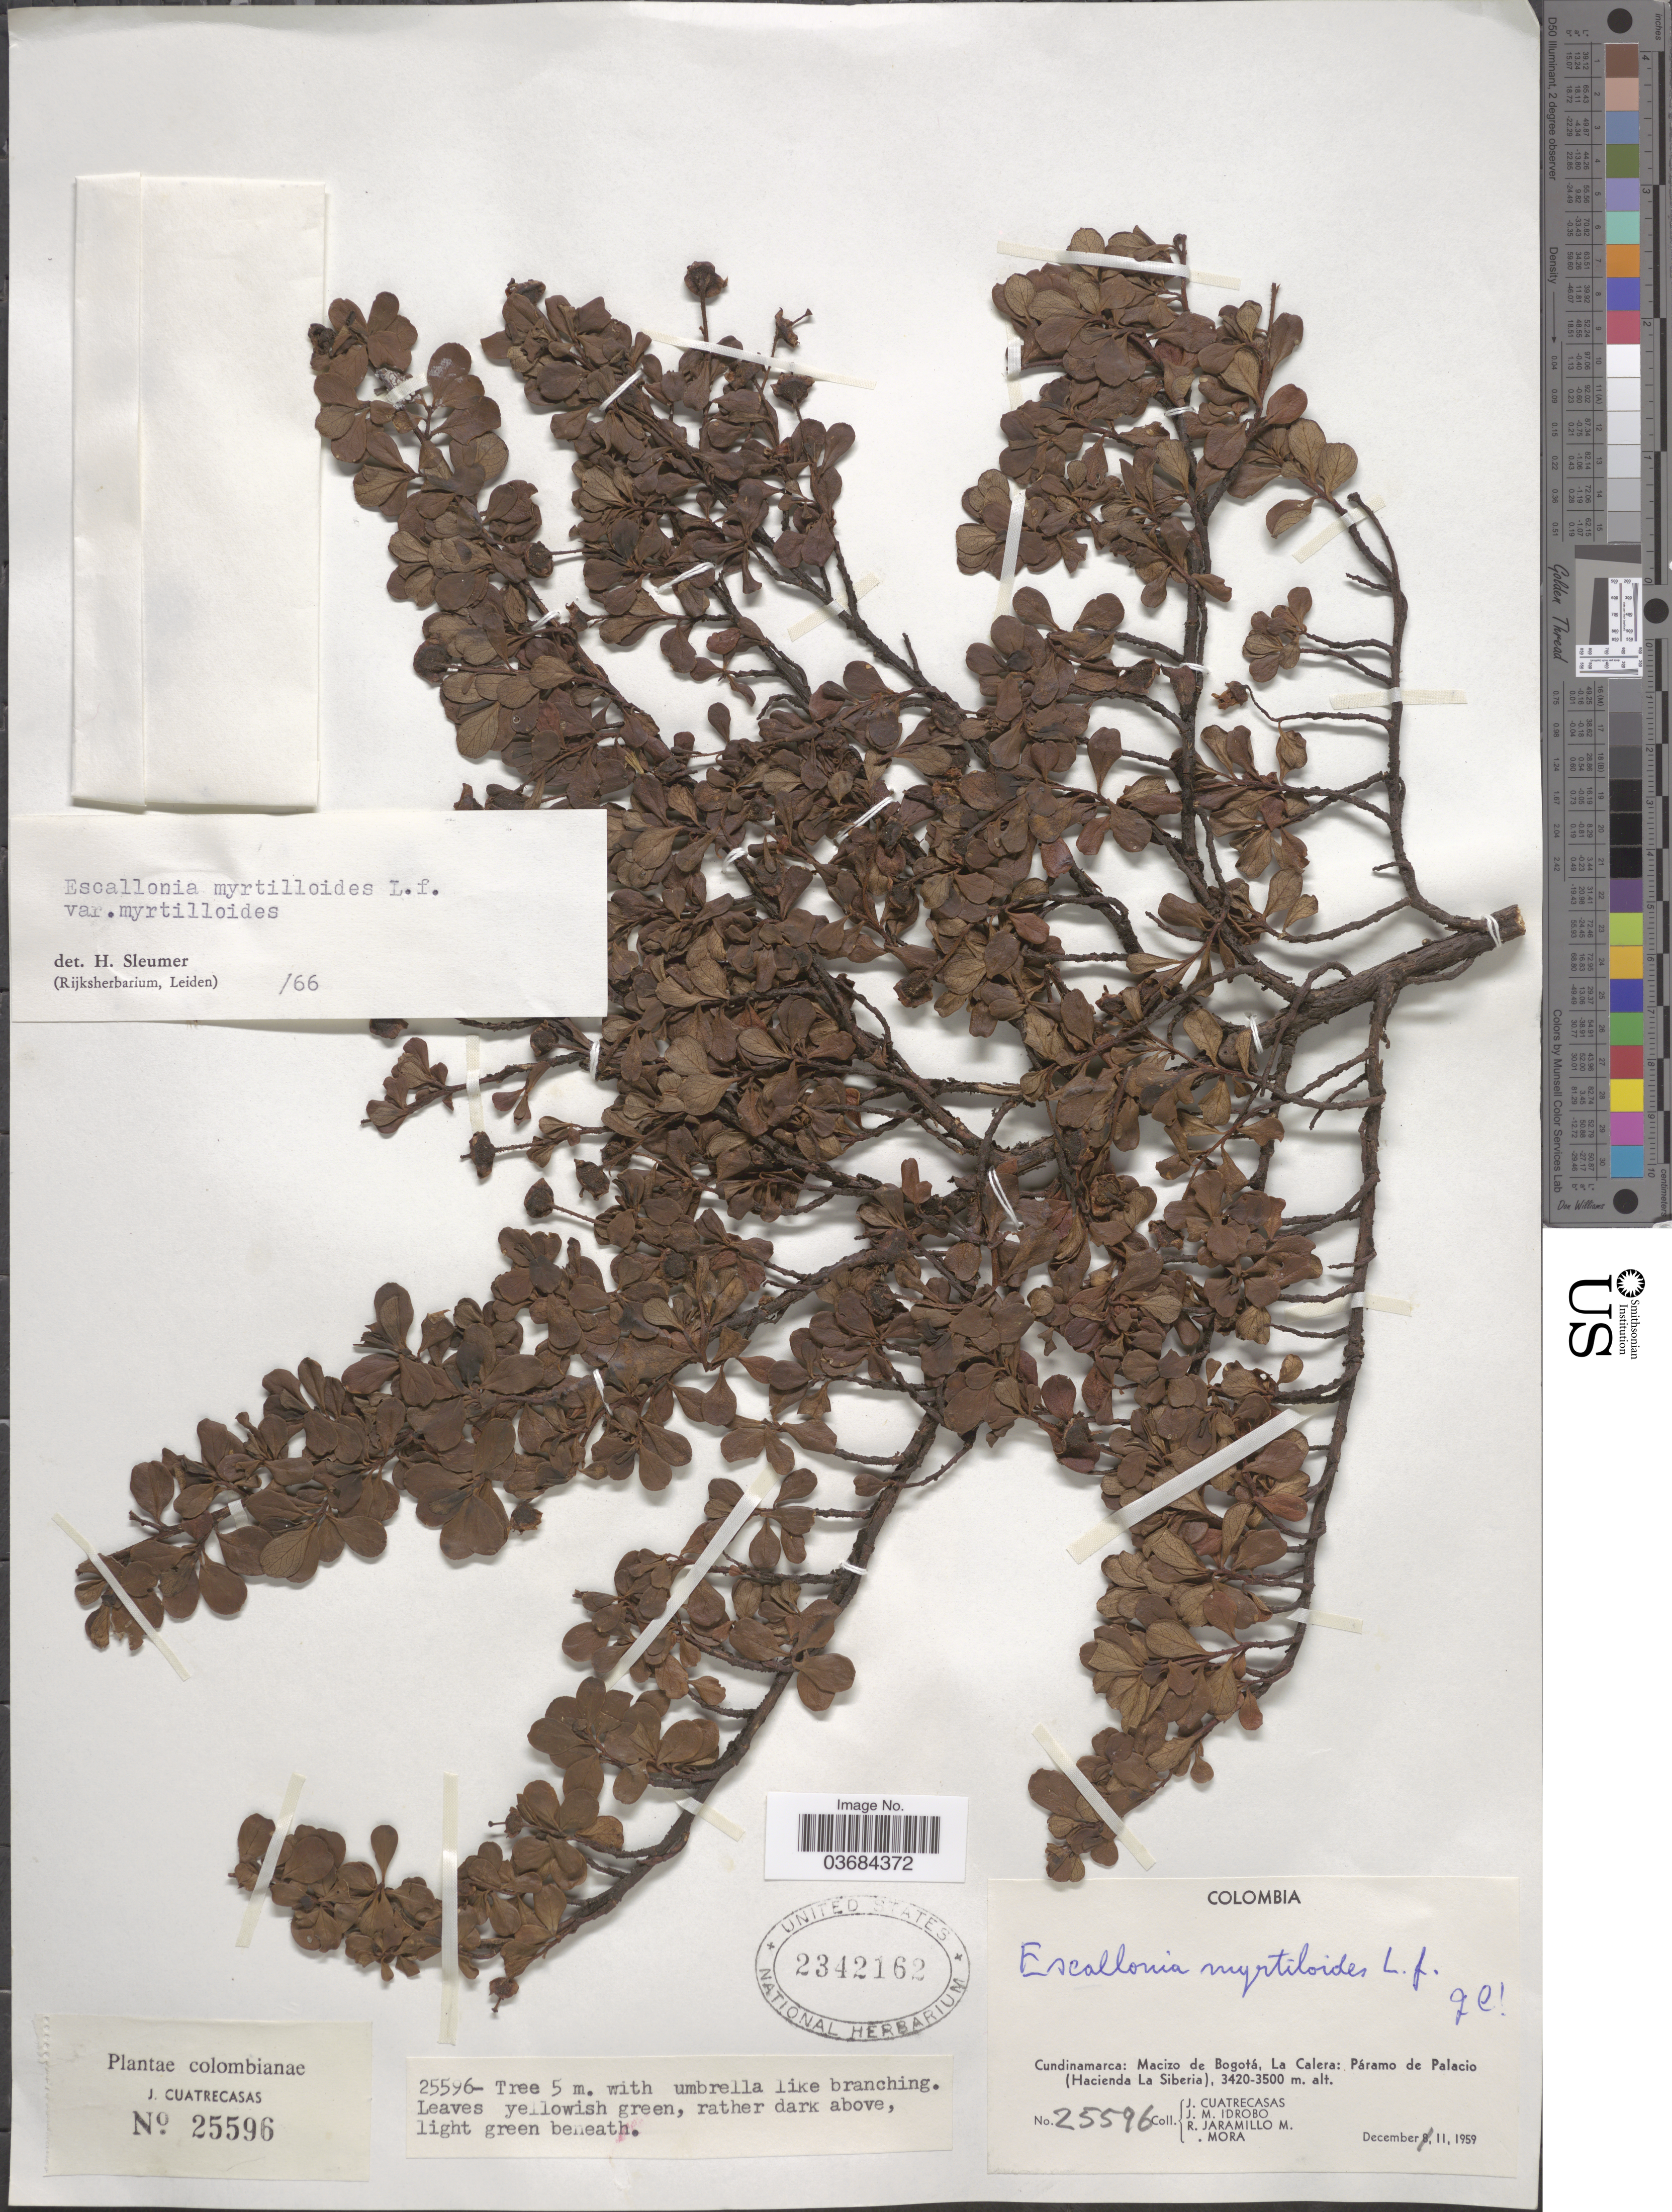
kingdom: Plantae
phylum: Tracheophyta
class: Magnoliopsida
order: Escalloniales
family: Escalloniaceae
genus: Escallonia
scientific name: Escallonia myrtilloides var. myrtilloides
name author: L. f.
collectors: J. Cuatrecasas, J. M. Idrobo, R. Jaramillo M. & Mora, --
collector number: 25596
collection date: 1959-12-11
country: Colombia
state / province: Cundinamarca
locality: Macizo de Bogotá, La Calera: Páramo de Palacio (Hacienda La Siberia).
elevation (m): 3420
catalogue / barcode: US 2342162